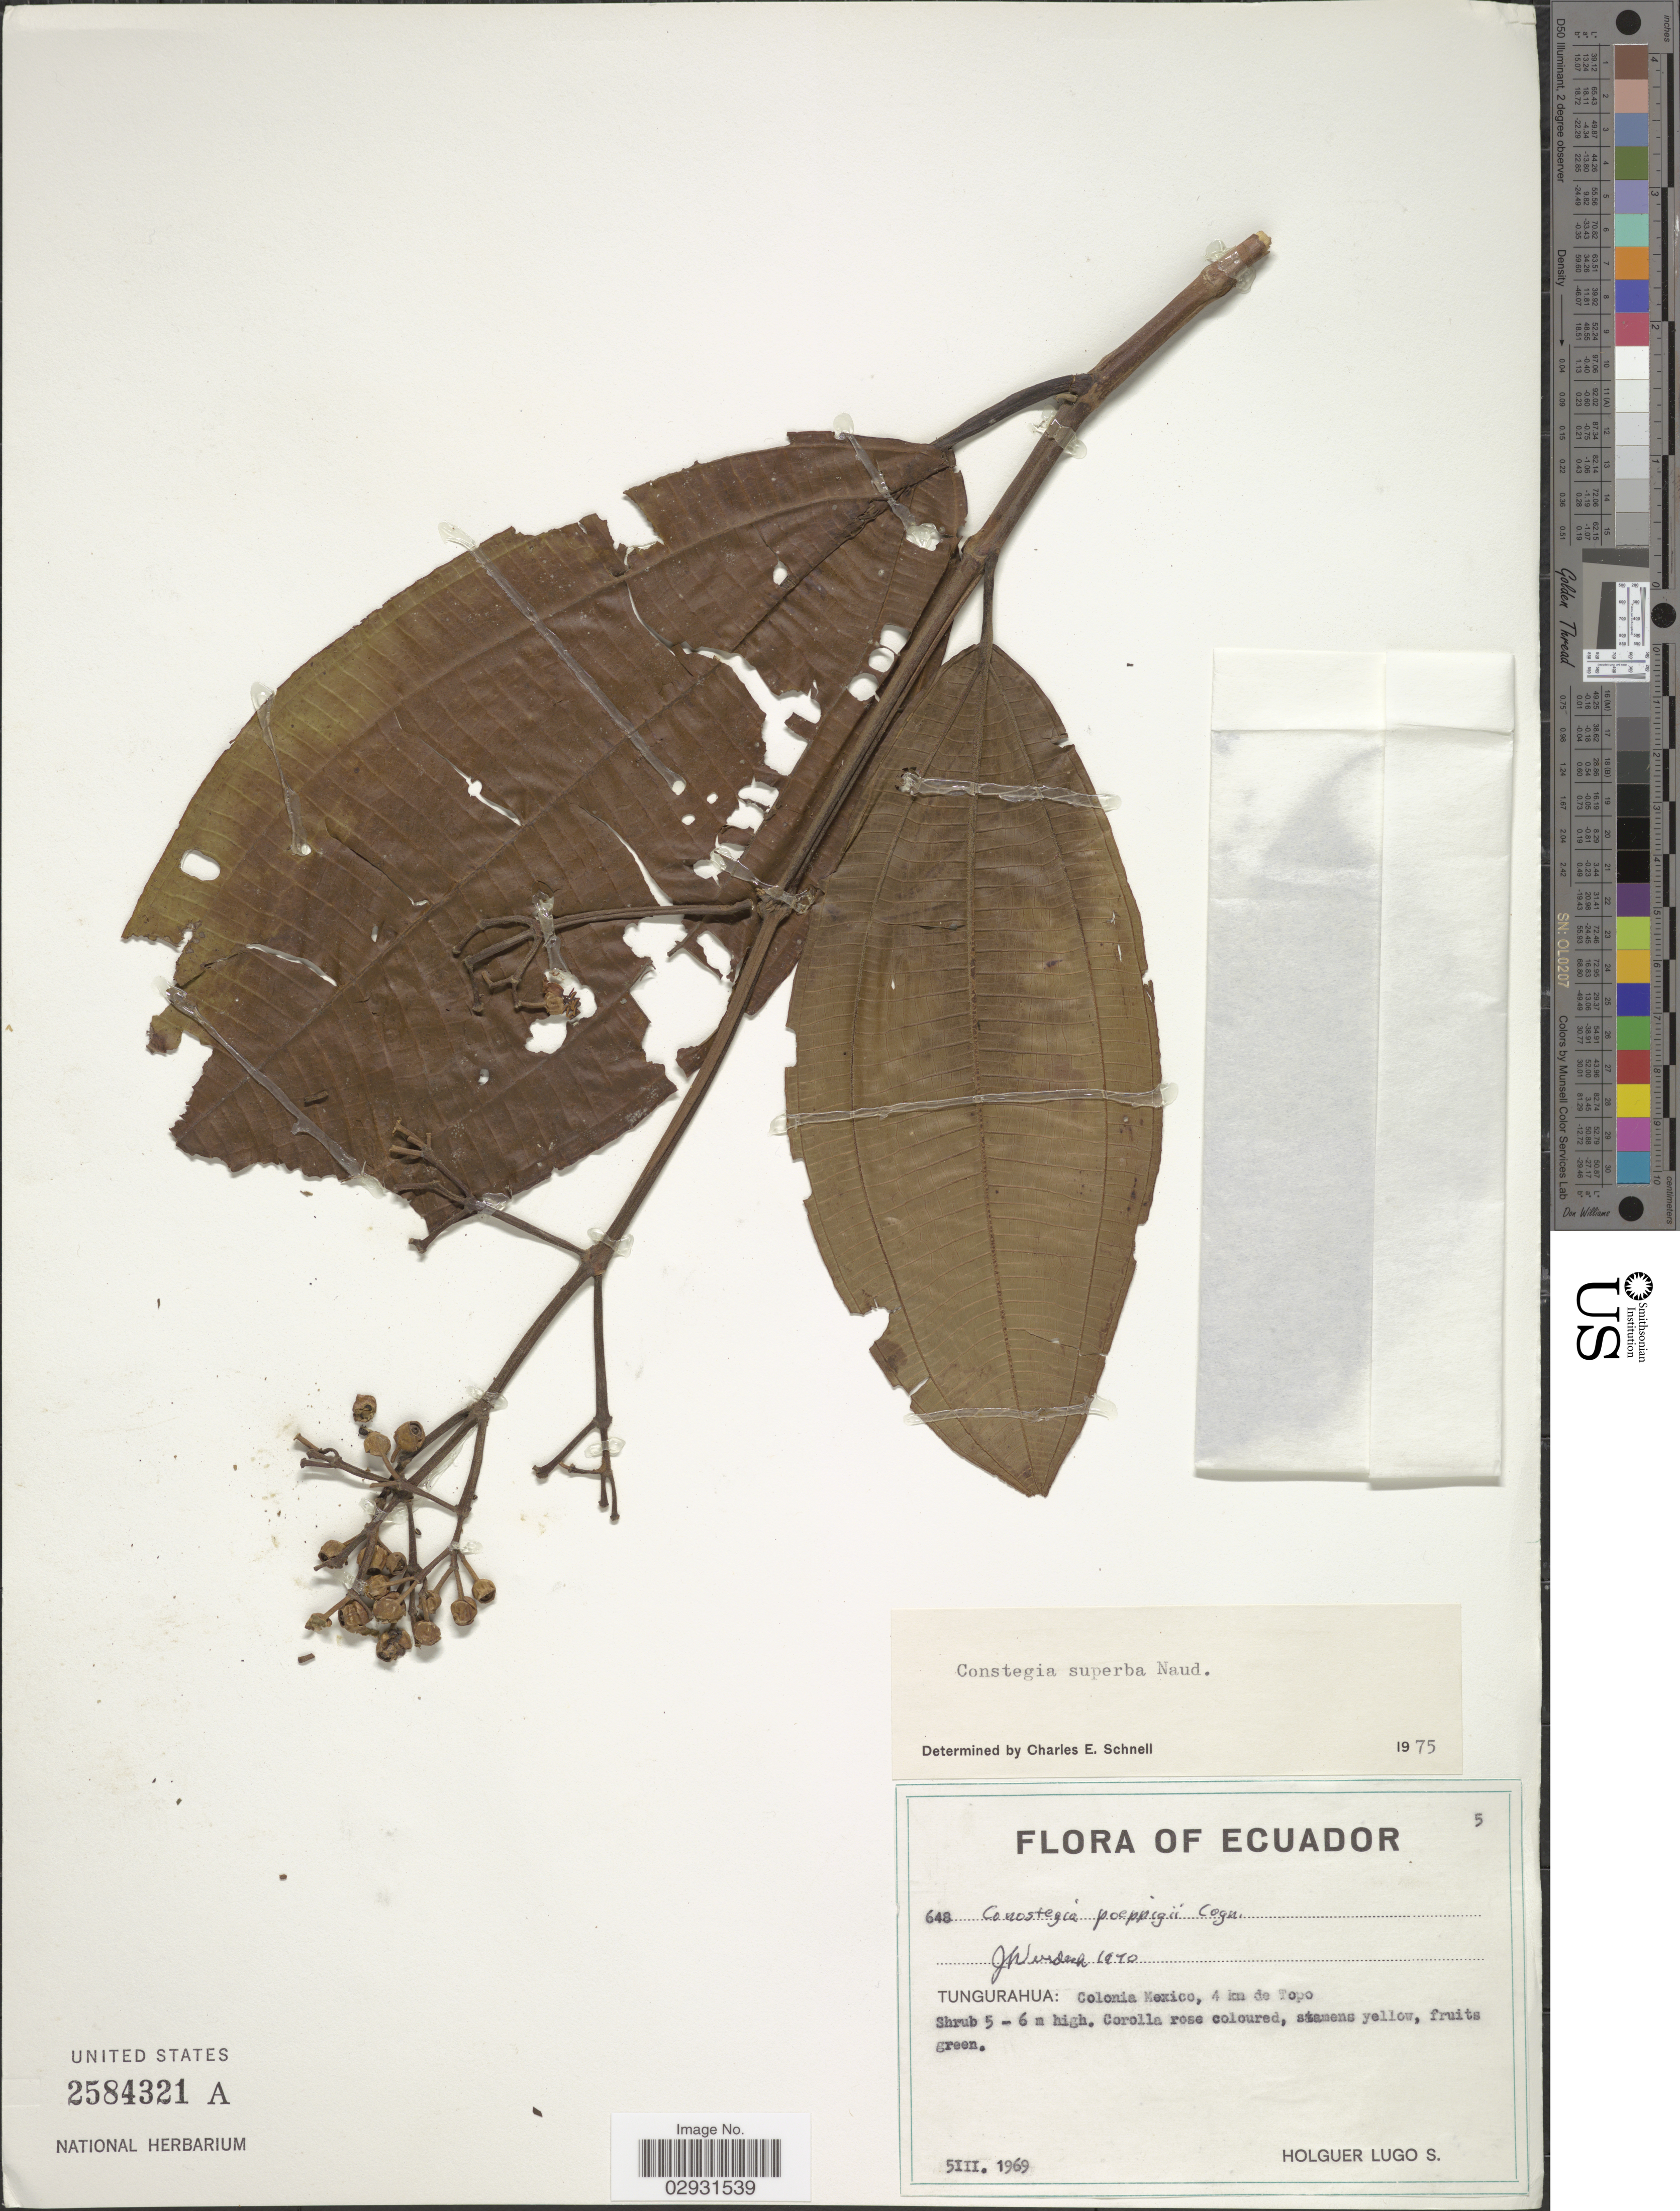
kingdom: Plantae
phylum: Tracheophyta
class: Magnoliopsida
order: Myrtales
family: Melastomataceae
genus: Conostegia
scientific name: Conostegia superba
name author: Naudin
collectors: H. Lugo S.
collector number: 648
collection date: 1969-03-05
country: Ecuador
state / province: Tungurahua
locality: Colonia Mexico, 4 km de Topo.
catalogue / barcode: US 2584321A